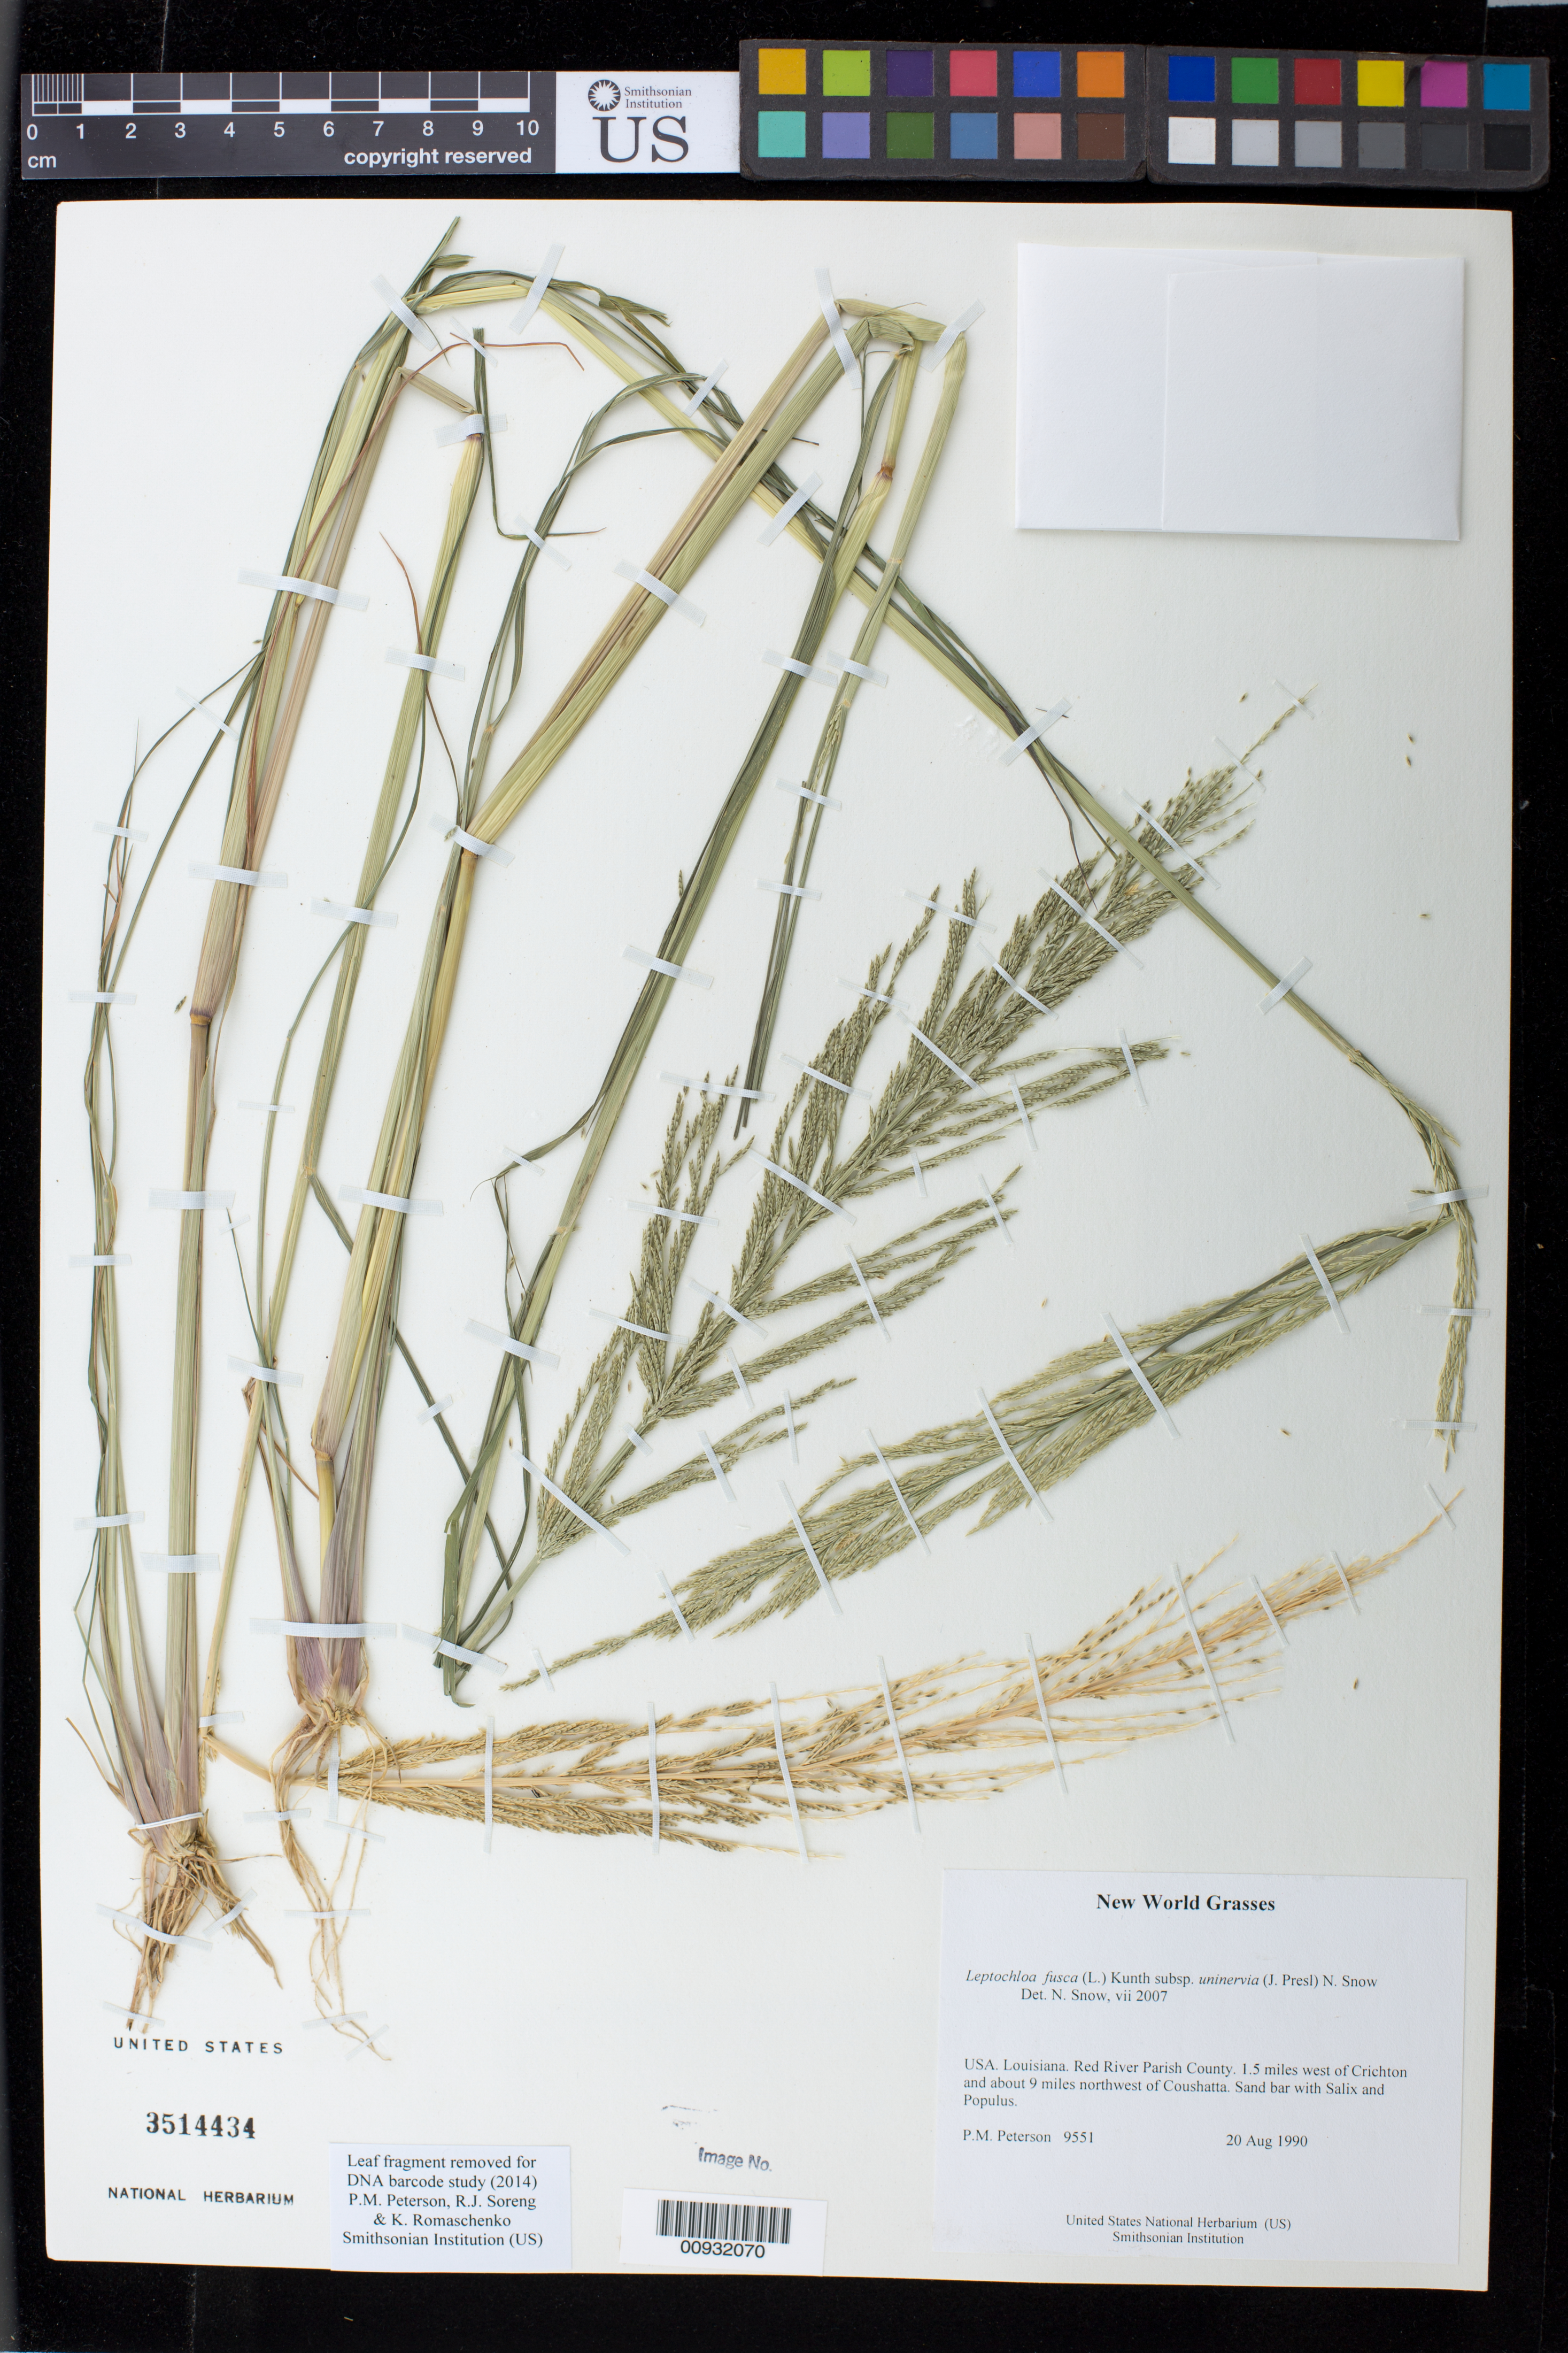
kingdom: Plantae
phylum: Tracheophyta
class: Liliopsida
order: Poales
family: Poaceae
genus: Leptochloa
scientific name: Leptochloa fusca subsp. uninervia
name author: Kunth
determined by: Snow, N. W.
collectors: P. M. Peterson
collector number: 09551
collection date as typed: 20 Aug 1990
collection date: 1990-08-20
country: United States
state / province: Louisiana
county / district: Red River Parish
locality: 1.5 miles west of Crichton and about 9 miles northwest of Coushatta.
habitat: Sand bar with Salix and Populus.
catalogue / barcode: US 3514434